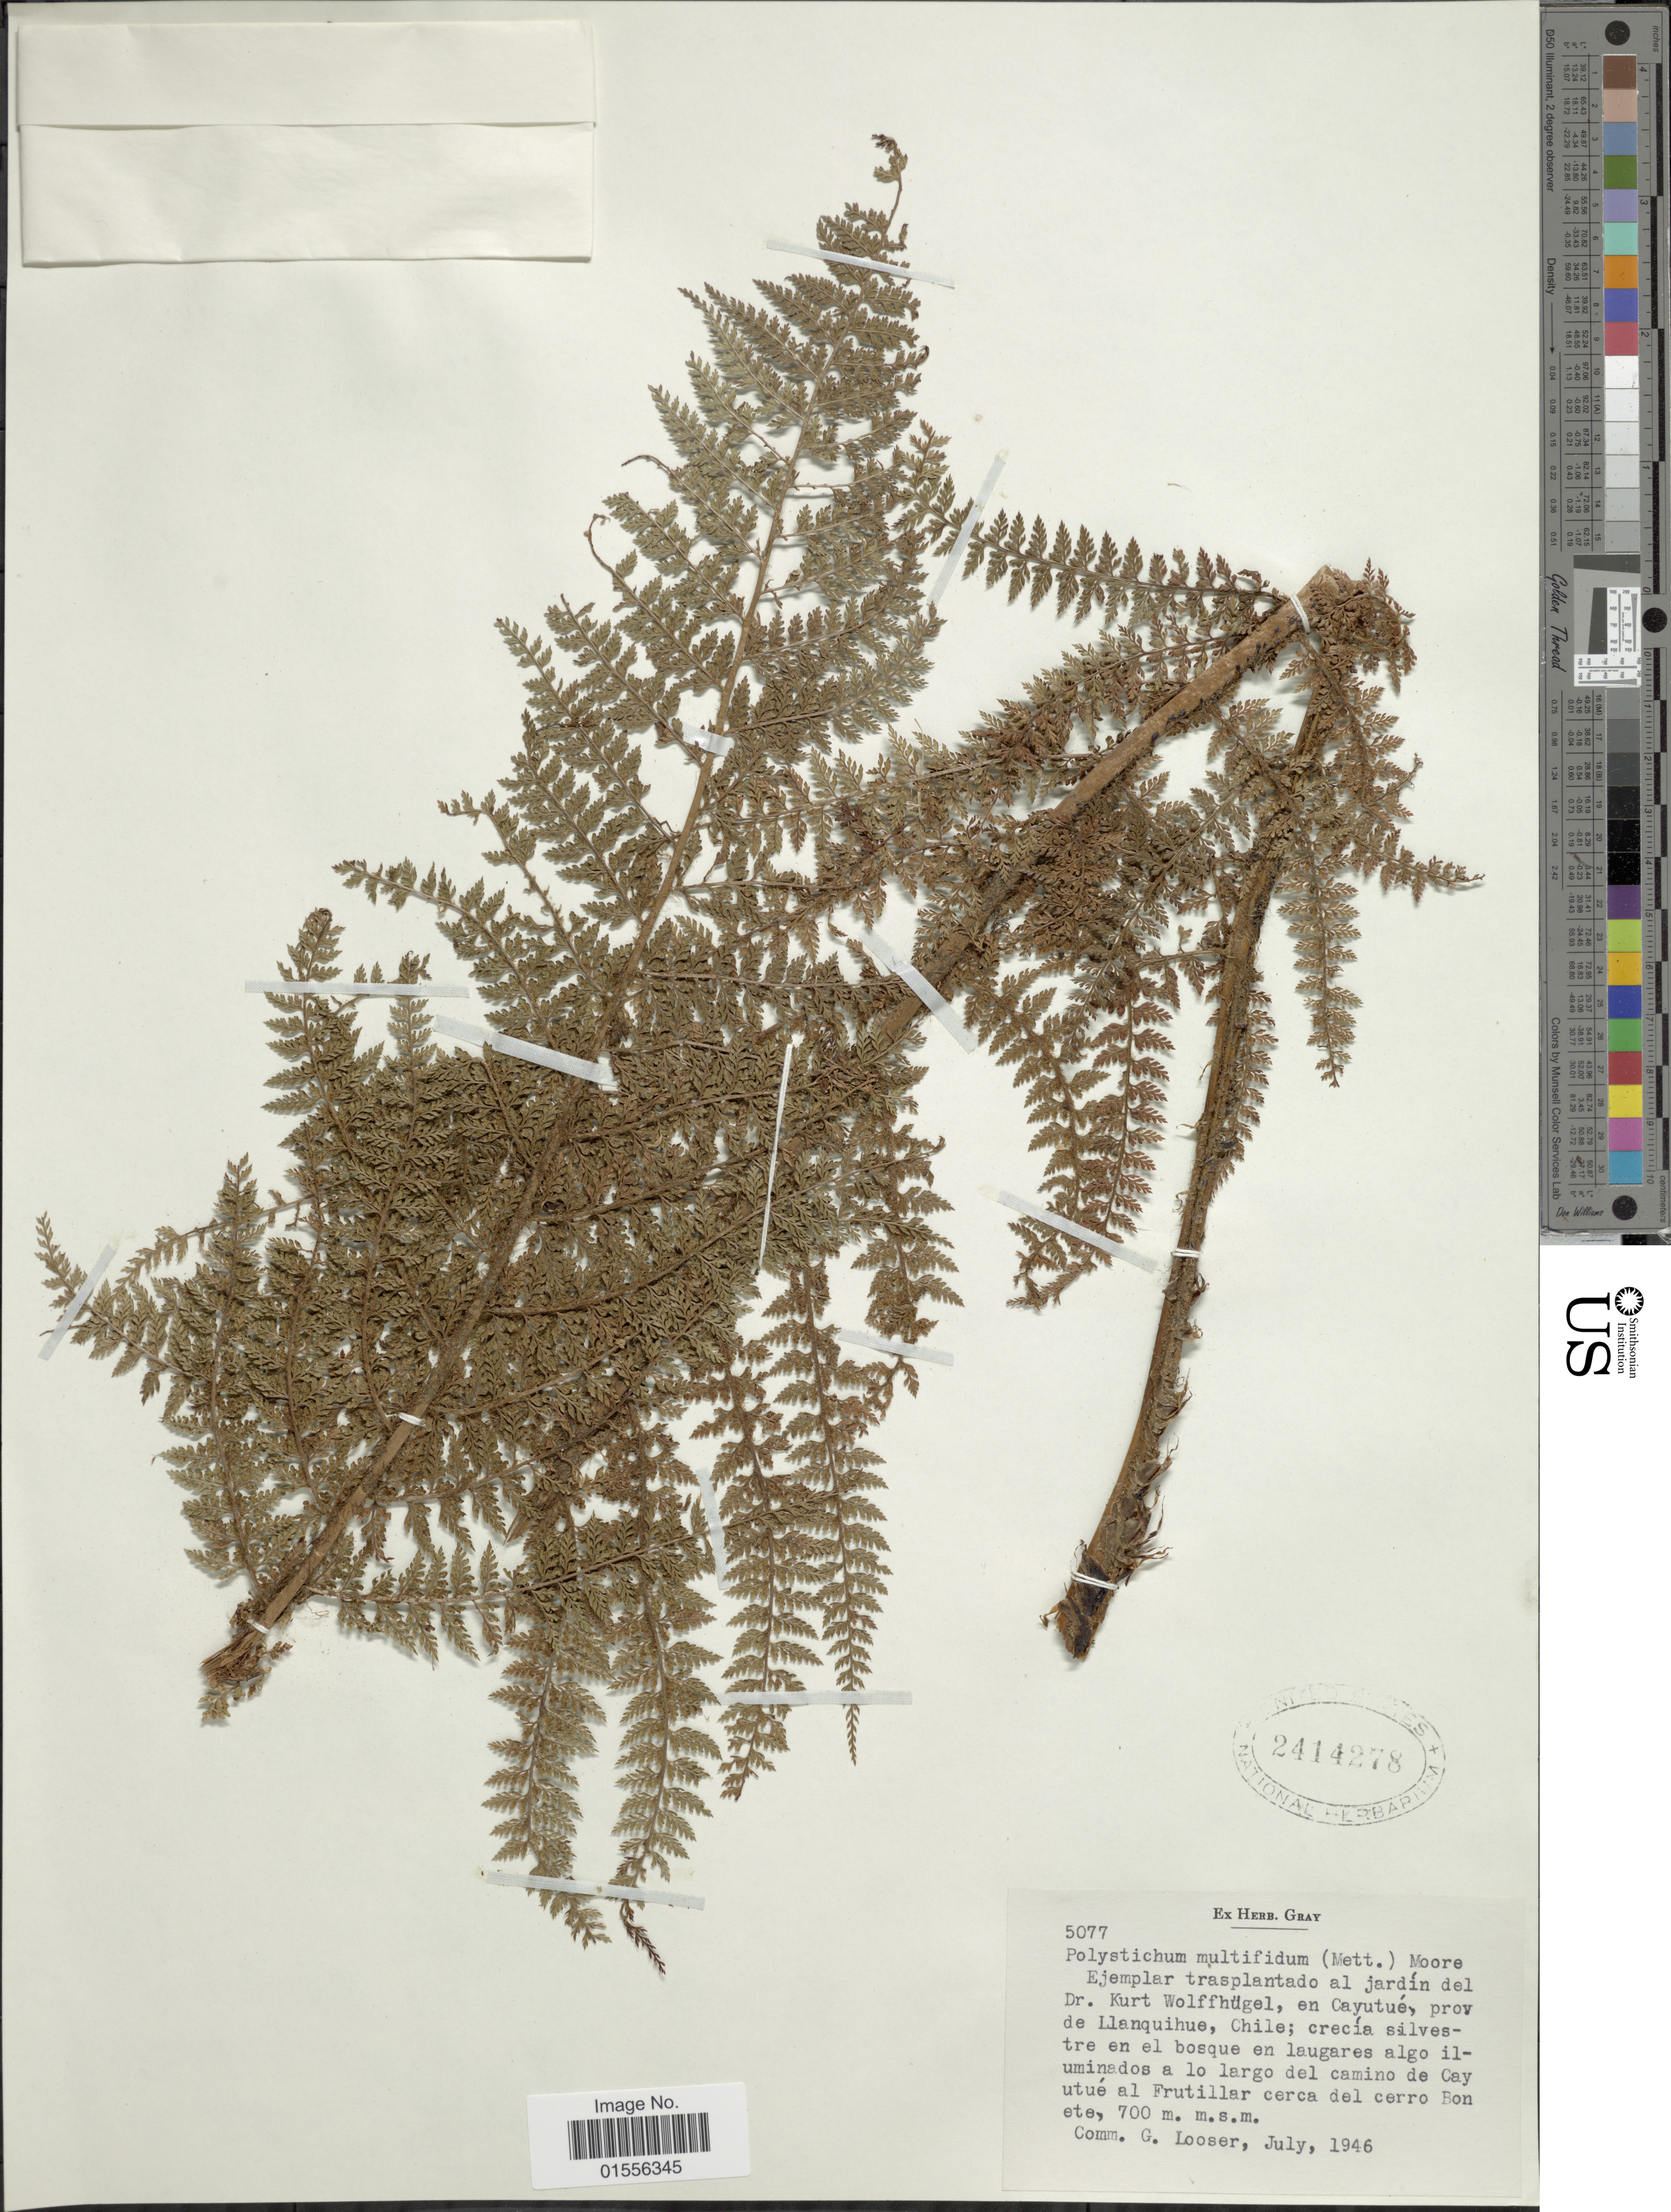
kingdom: Plantae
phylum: Tracheophyta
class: Polypodiopsida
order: Polypodiales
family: Dryopteridaceae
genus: Polystichum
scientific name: Polystichum multifidum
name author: (Mett.) T. Moore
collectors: ex herb. Gray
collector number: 5077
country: Chile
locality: Ejemplar trasplantado al jardín del en Cayutué, prov. de Llanquihe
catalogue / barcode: US 2414278